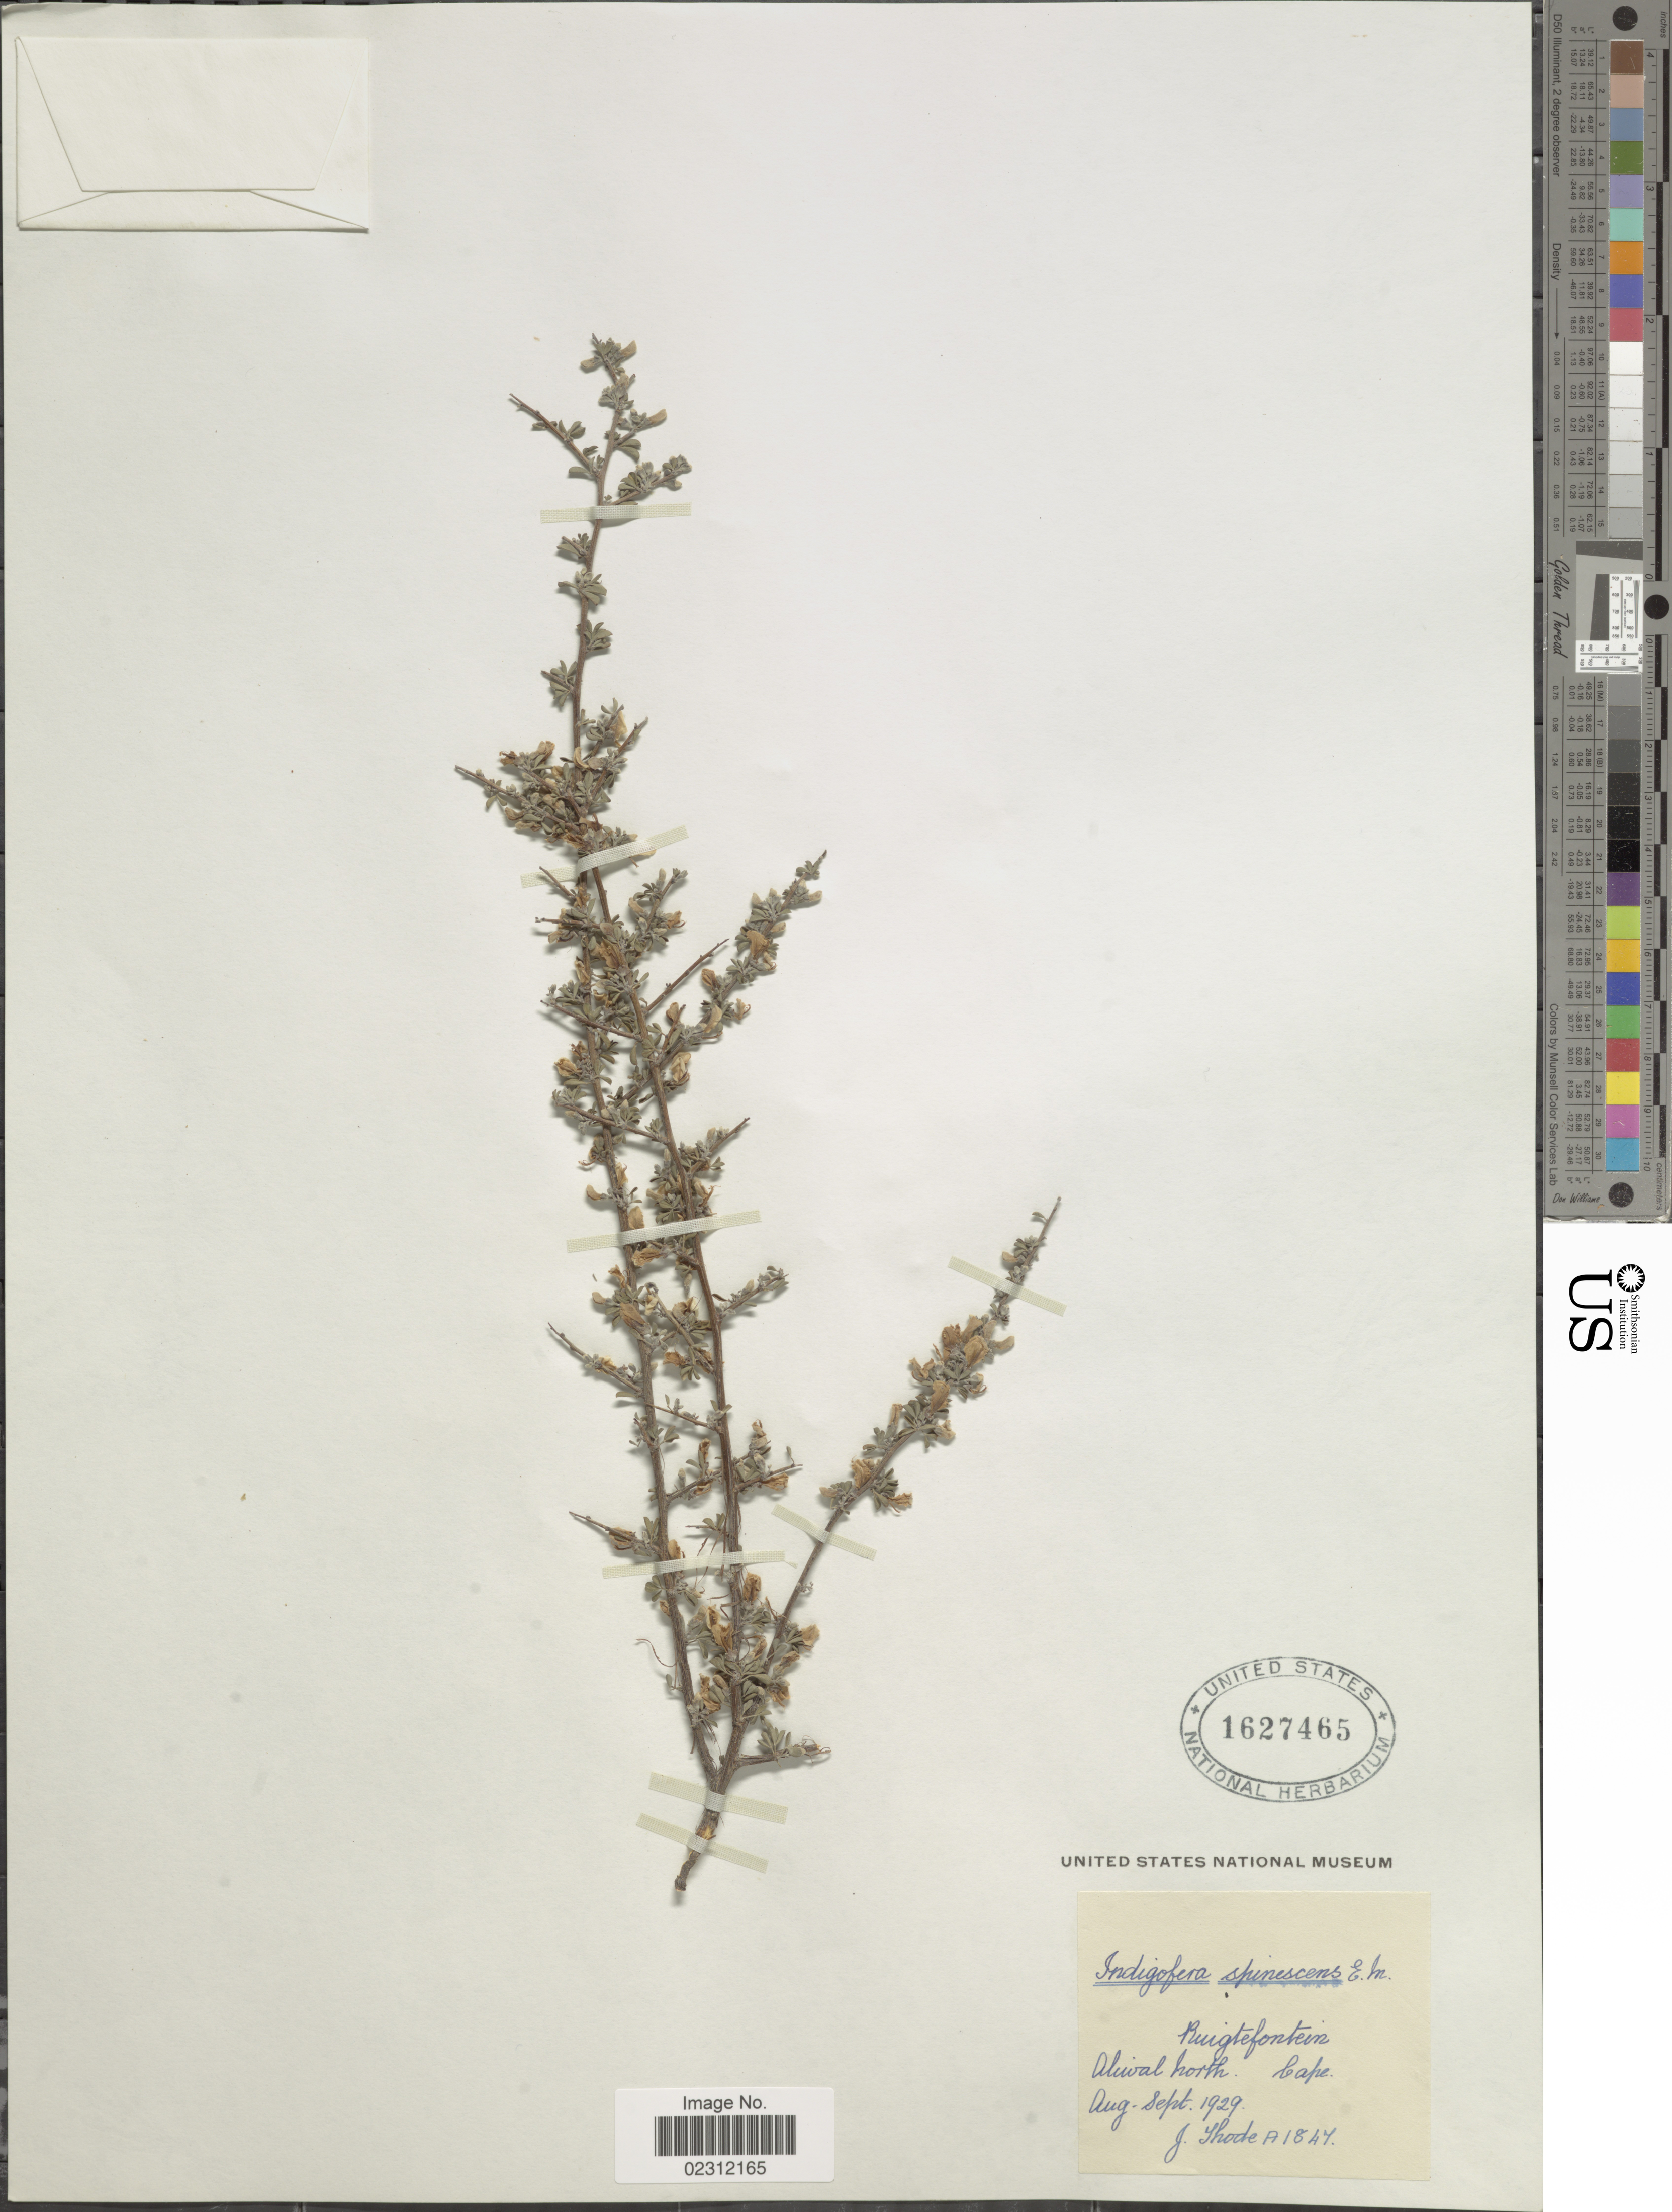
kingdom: Plantae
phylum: Tracheophyta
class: Magnoliopsida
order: Fabales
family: Fabaceae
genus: Indigofera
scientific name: Indigofera spinescens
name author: E. Mey.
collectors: J. Thode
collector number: A1847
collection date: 1929-08/1929-09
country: South Africa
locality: Cape, Ruigetefontein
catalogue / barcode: US 1627465